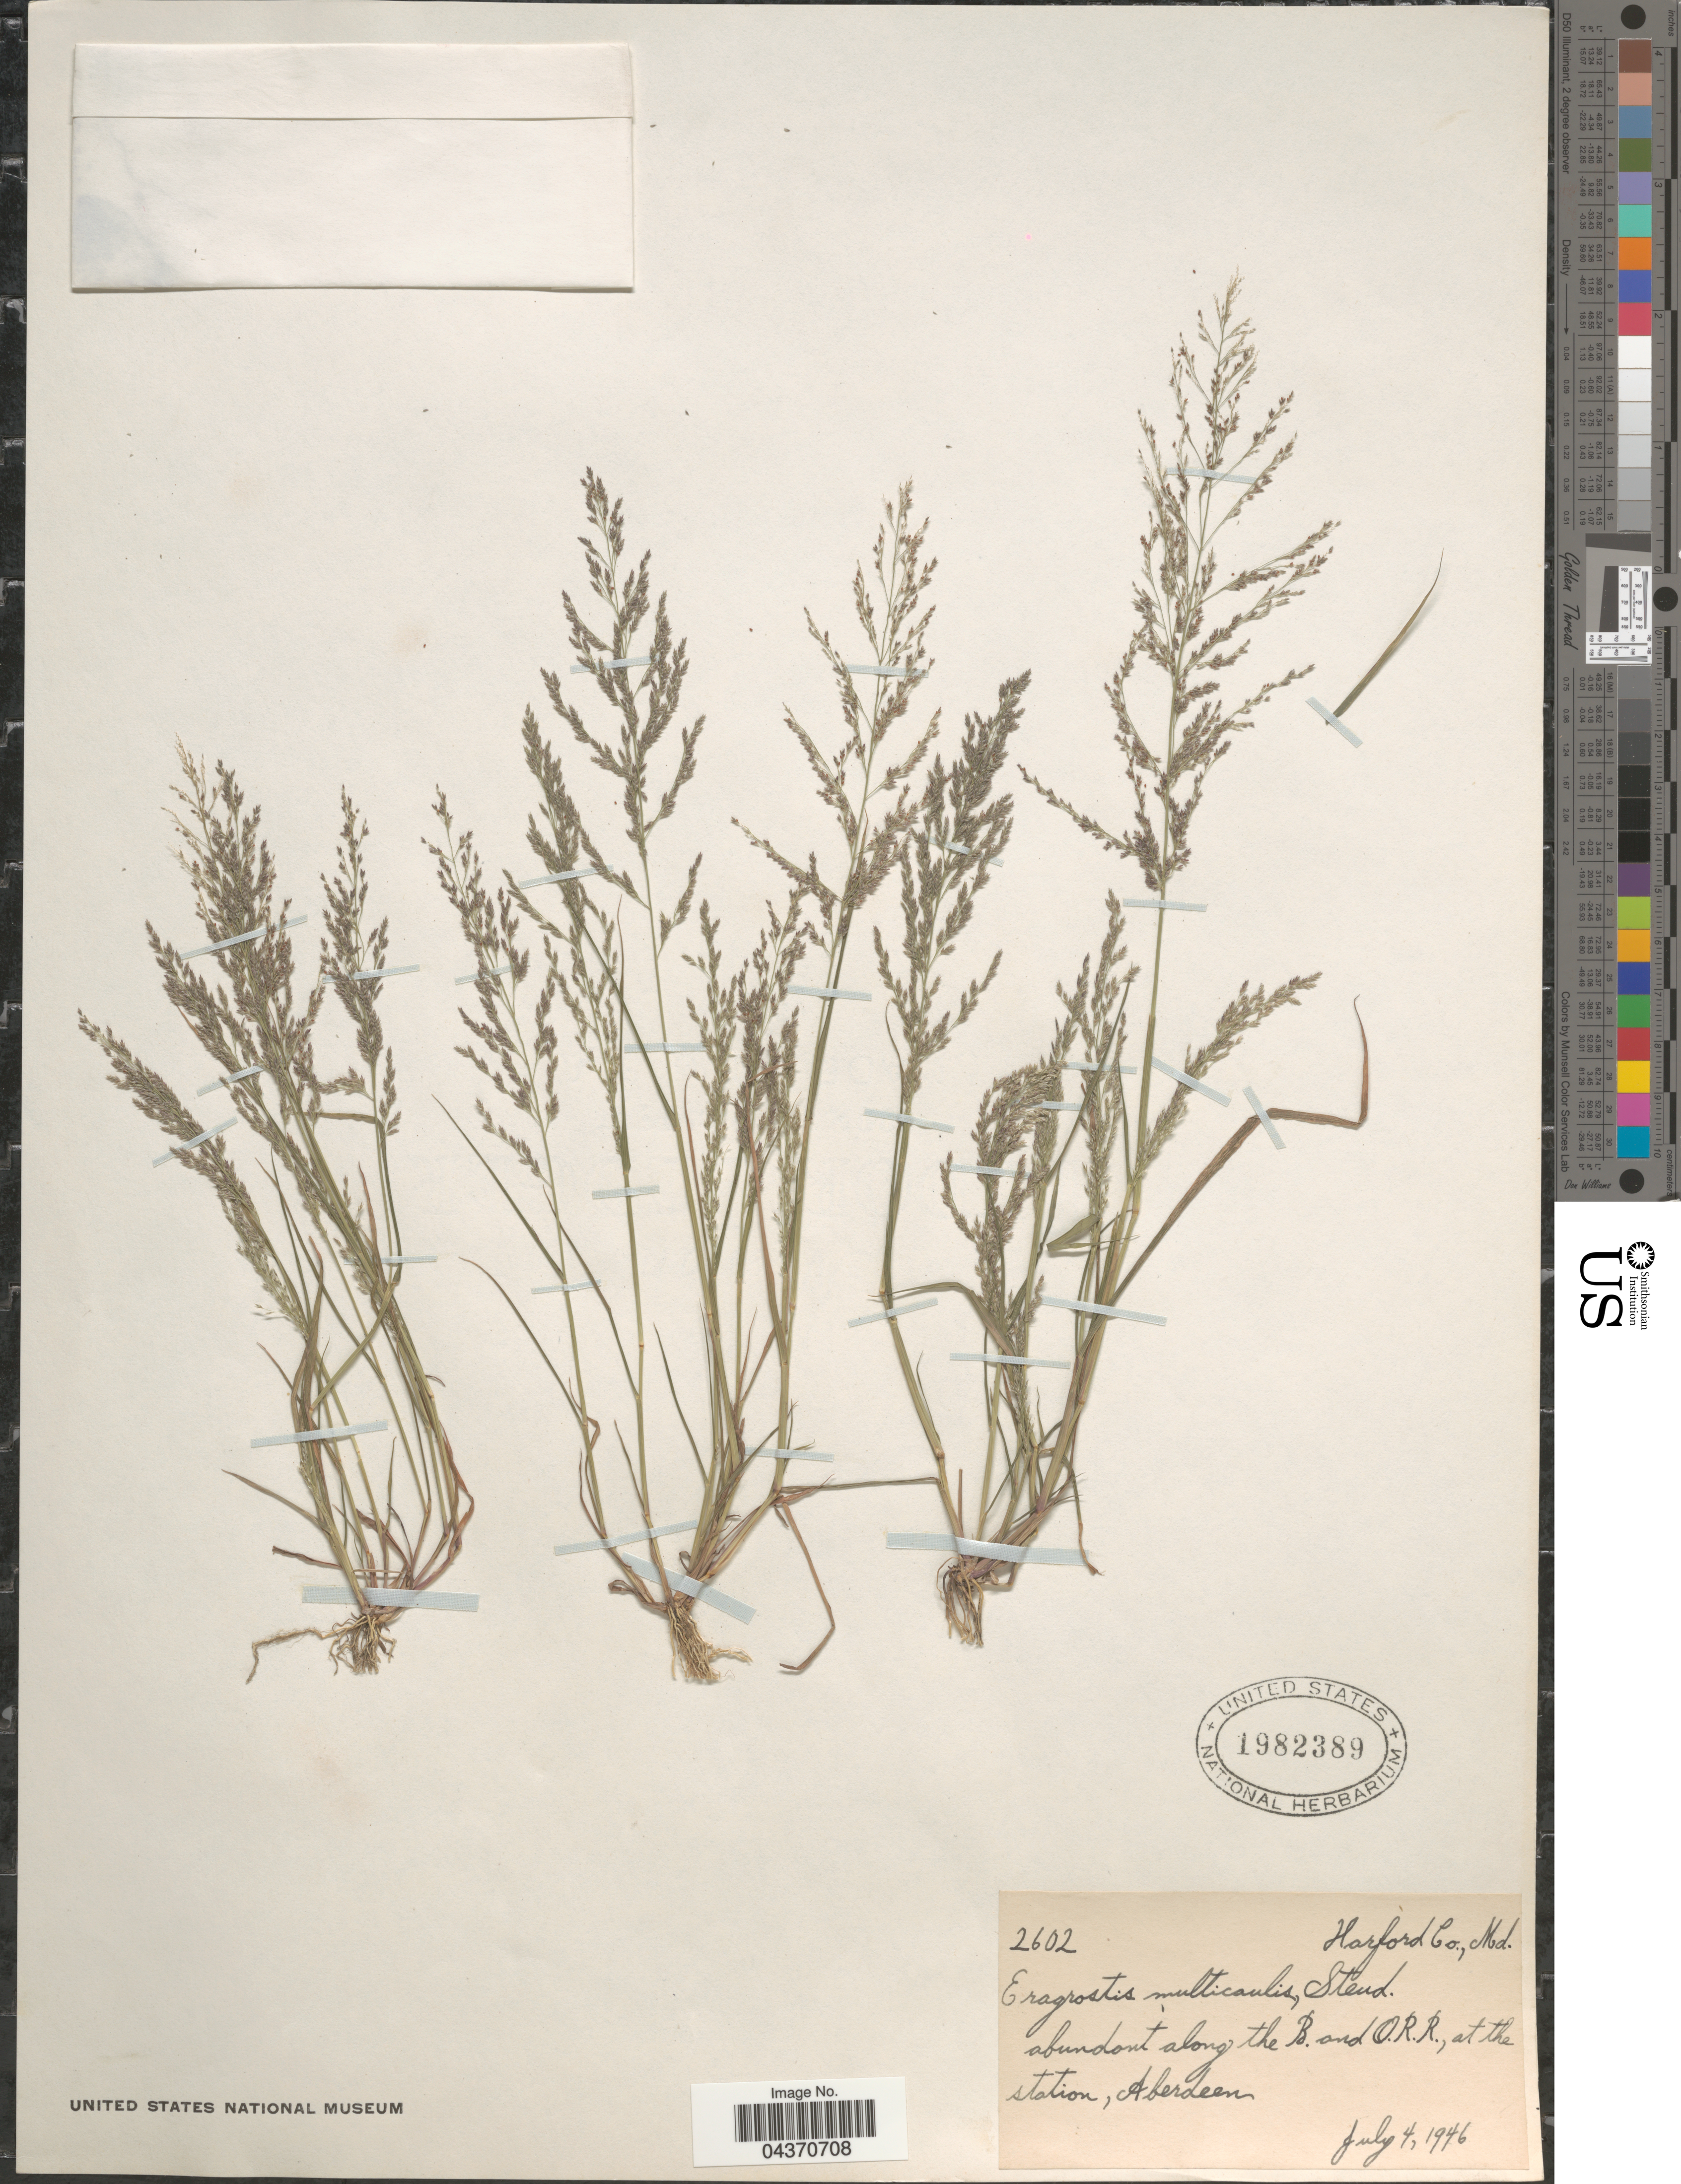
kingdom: Plantae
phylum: Tracheophyta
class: Liliopsida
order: Poales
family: Poaceae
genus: Eragrostis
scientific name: Eragrostis pilosa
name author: (L.) P. Beauv.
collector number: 2602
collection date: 1946-07-04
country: United States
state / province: Maryland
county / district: Harford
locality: Harford Co., abundant along the B. and O.R.R., at the station, Aberdeen.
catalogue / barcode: US 1982389